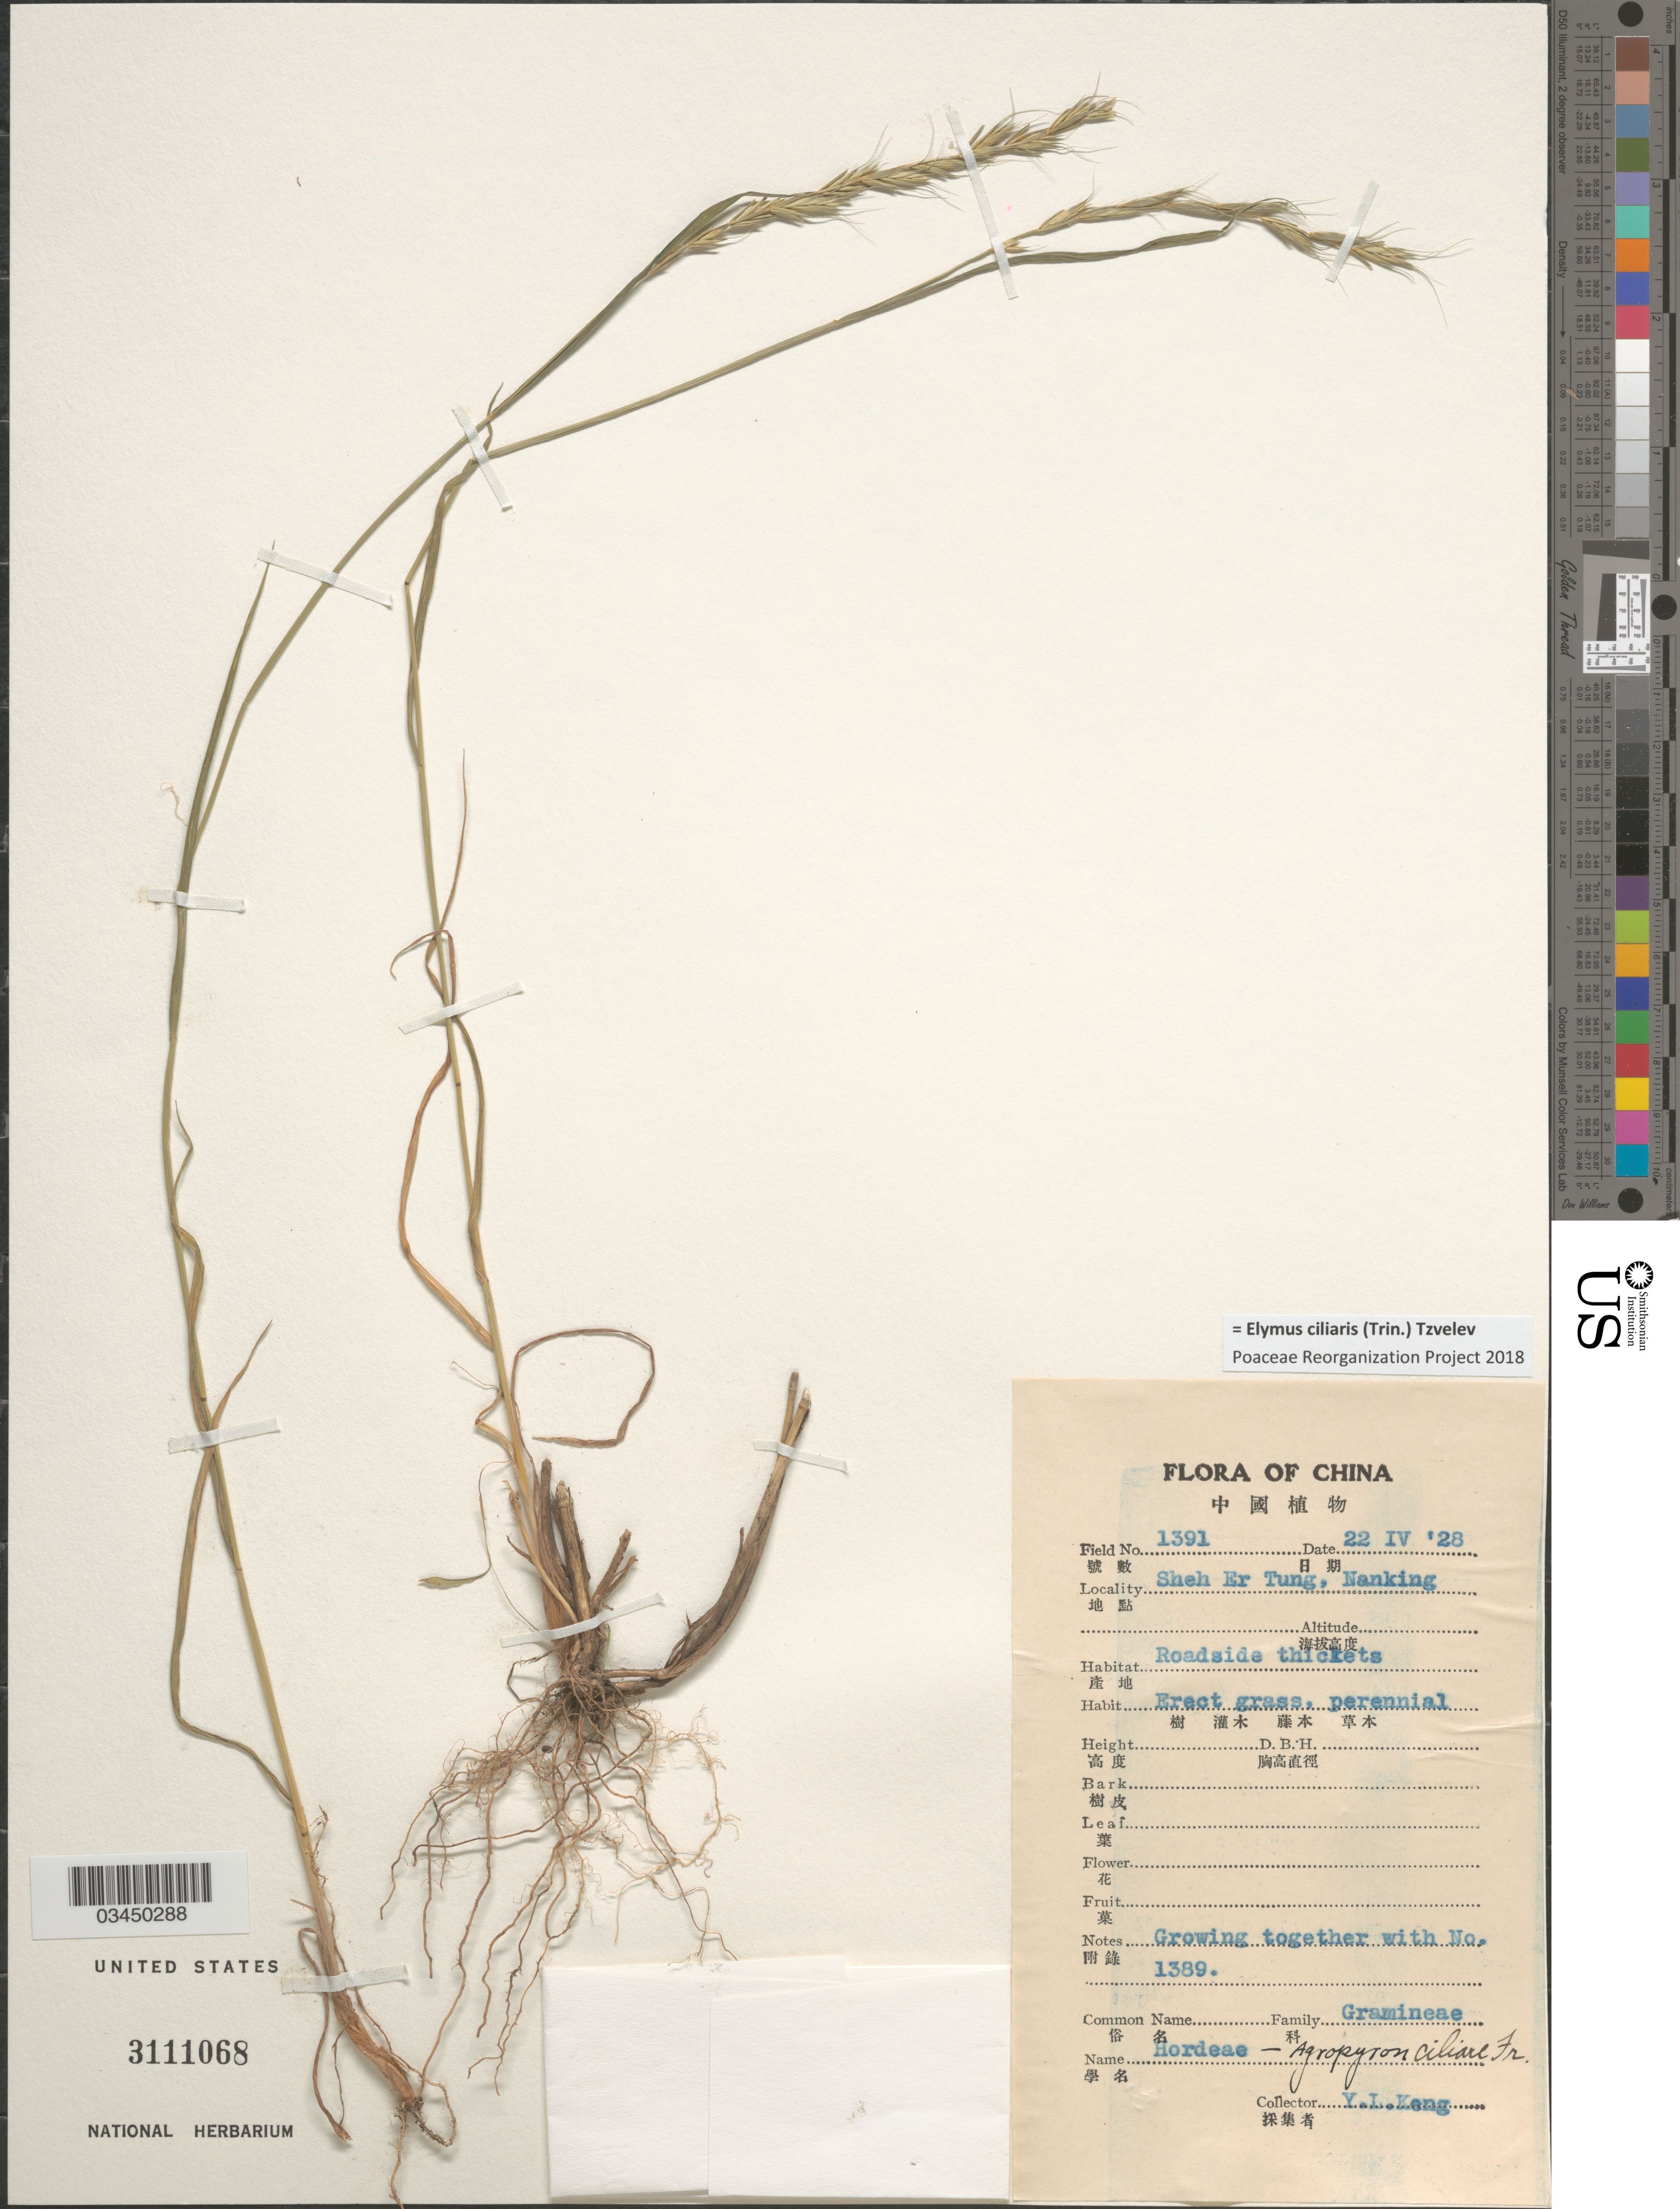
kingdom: Plantae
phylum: Tracheophyta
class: Liliopsida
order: Poales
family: Poaceae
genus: Elymus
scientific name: Elymus ciliaris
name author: (Trin.) Tzvelev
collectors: Y. L. Keng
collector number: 1391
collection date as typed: Transcribed d/m/y: 22/4/28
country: China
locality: Sheh Er Tung, Nanking. Roadside thickets.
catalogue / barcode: US 3111068